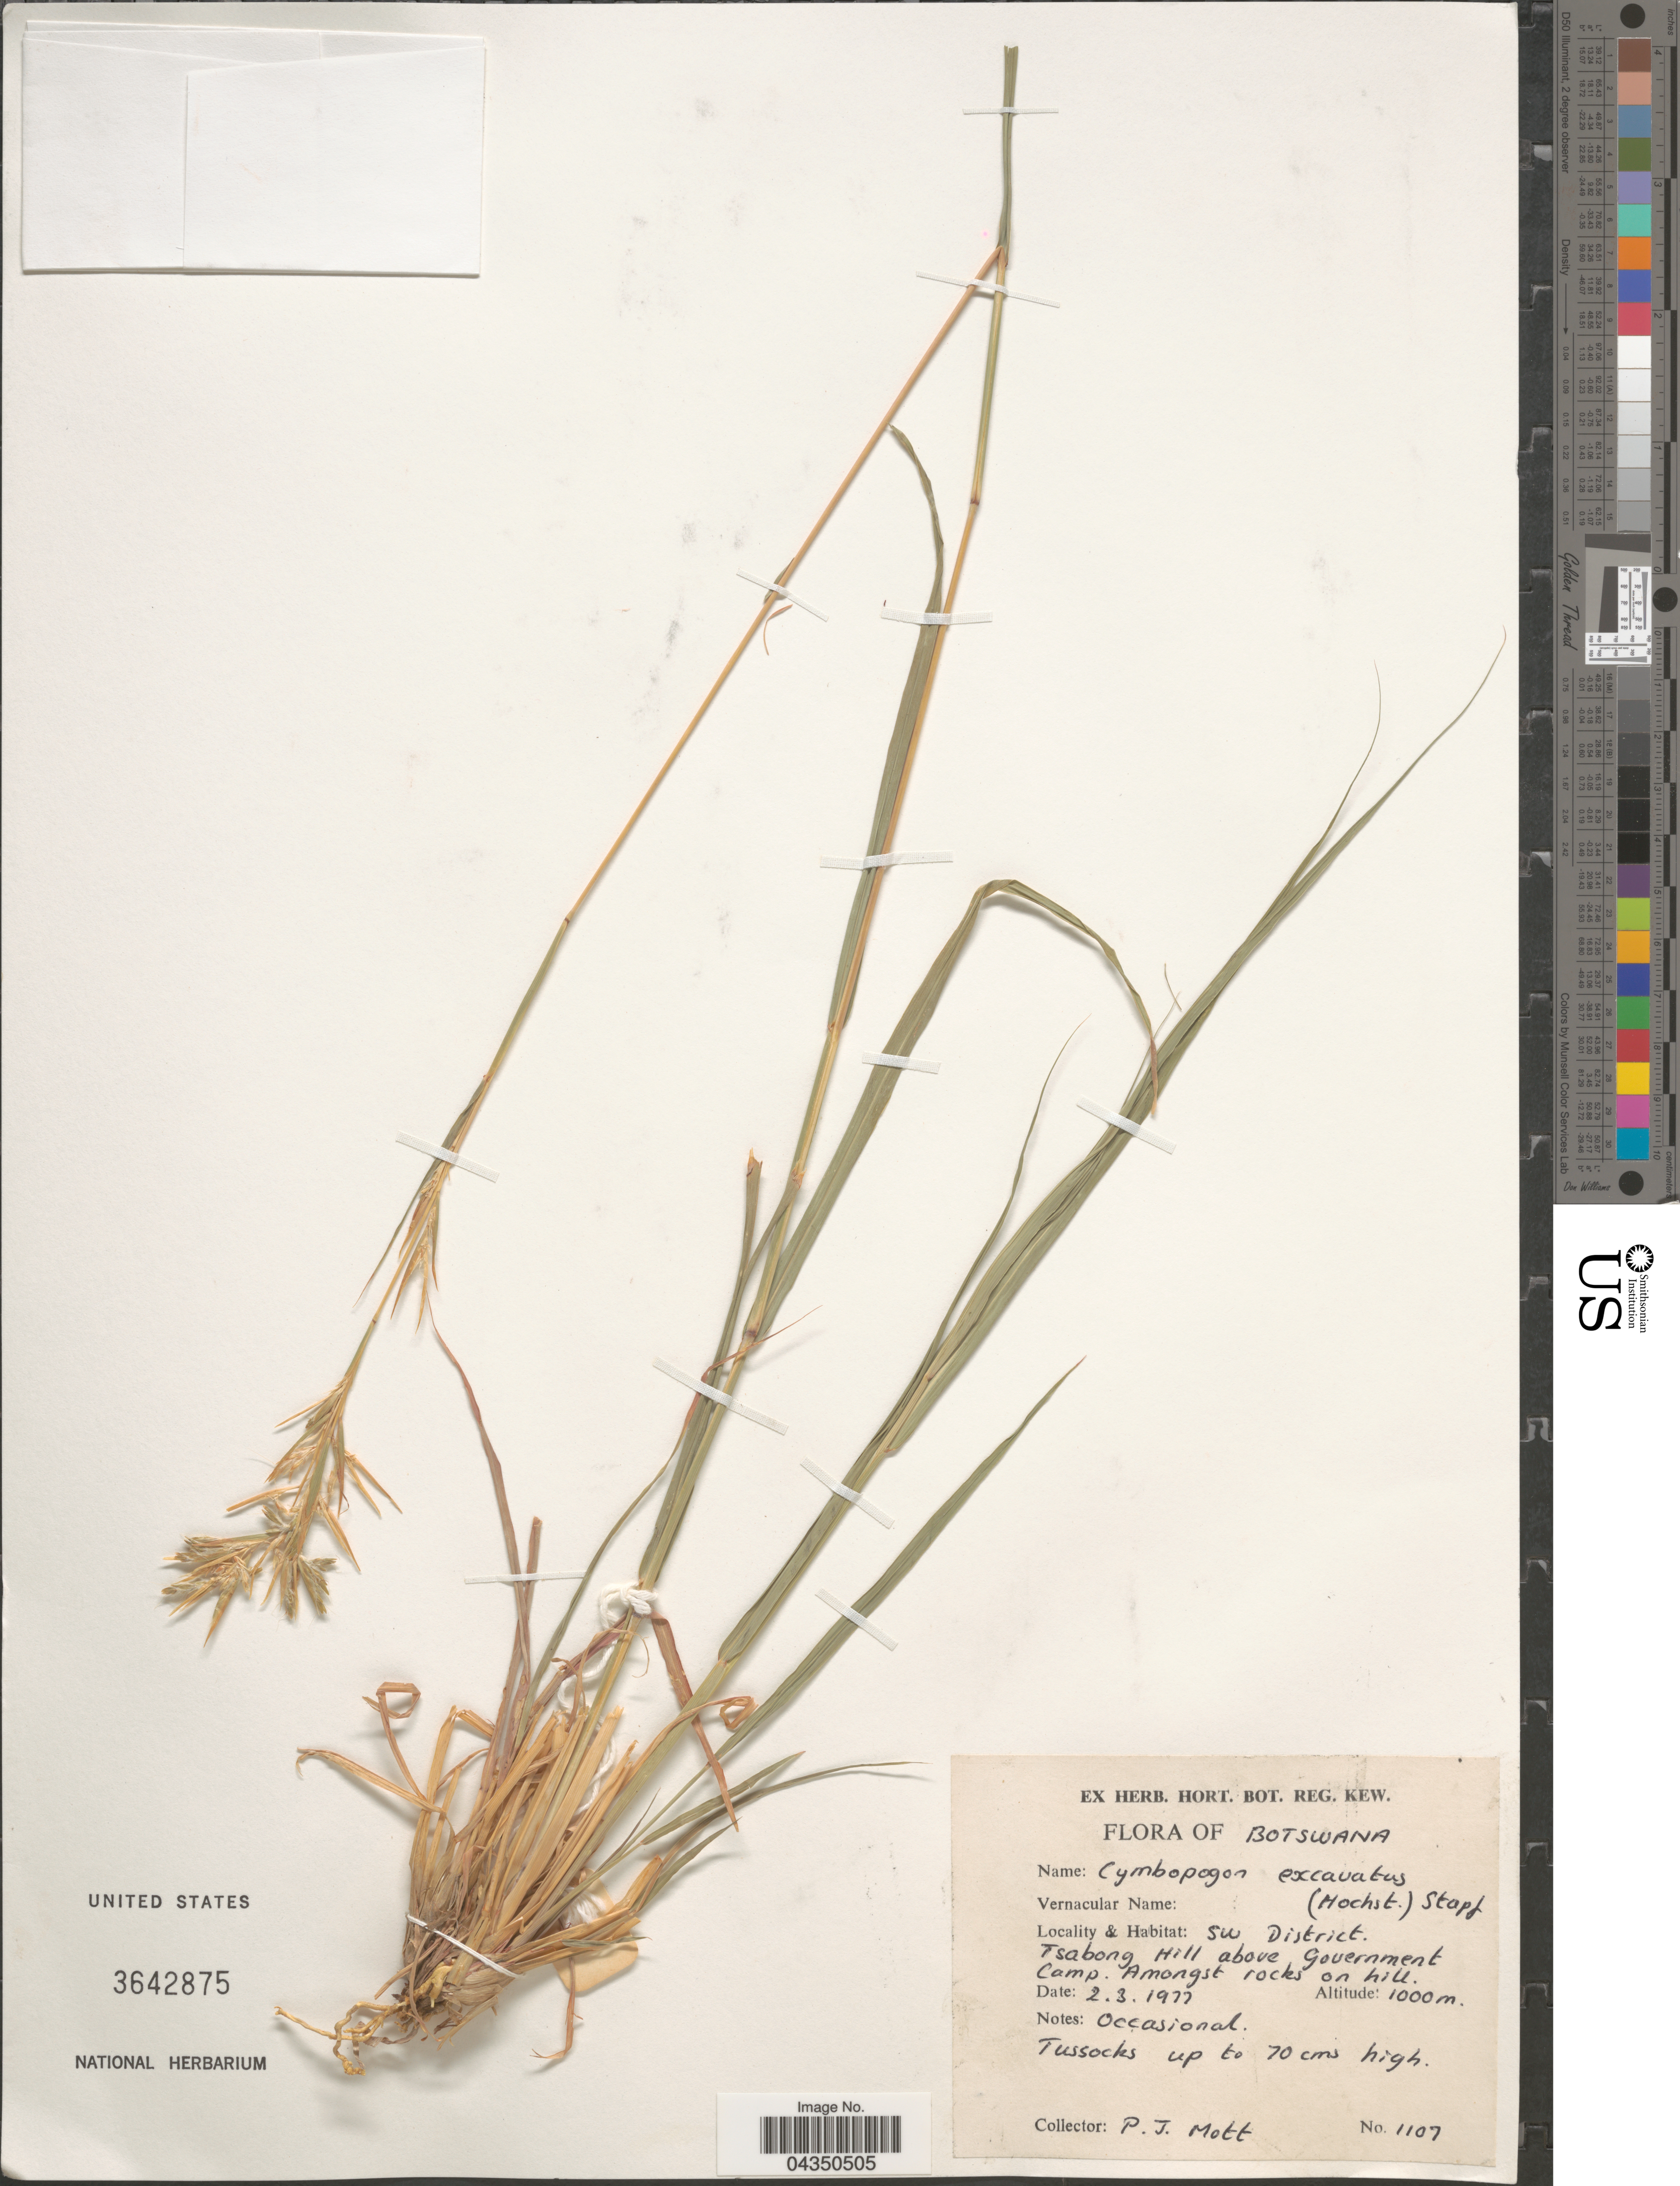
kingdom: Plantae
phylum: Tracheophyta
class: Liliopsida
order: Poales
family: Poaceae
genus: Cymbopogon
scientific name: Cymbopogon caesius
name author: (Nees ex Hook. & Arn.) Stapf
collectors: P. Mott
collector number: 1107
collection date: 1977-03-02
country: Botswana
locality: SW District. Tsabong Hill above Government Camp. On hill.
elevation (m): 1000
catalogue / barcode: US 3642875